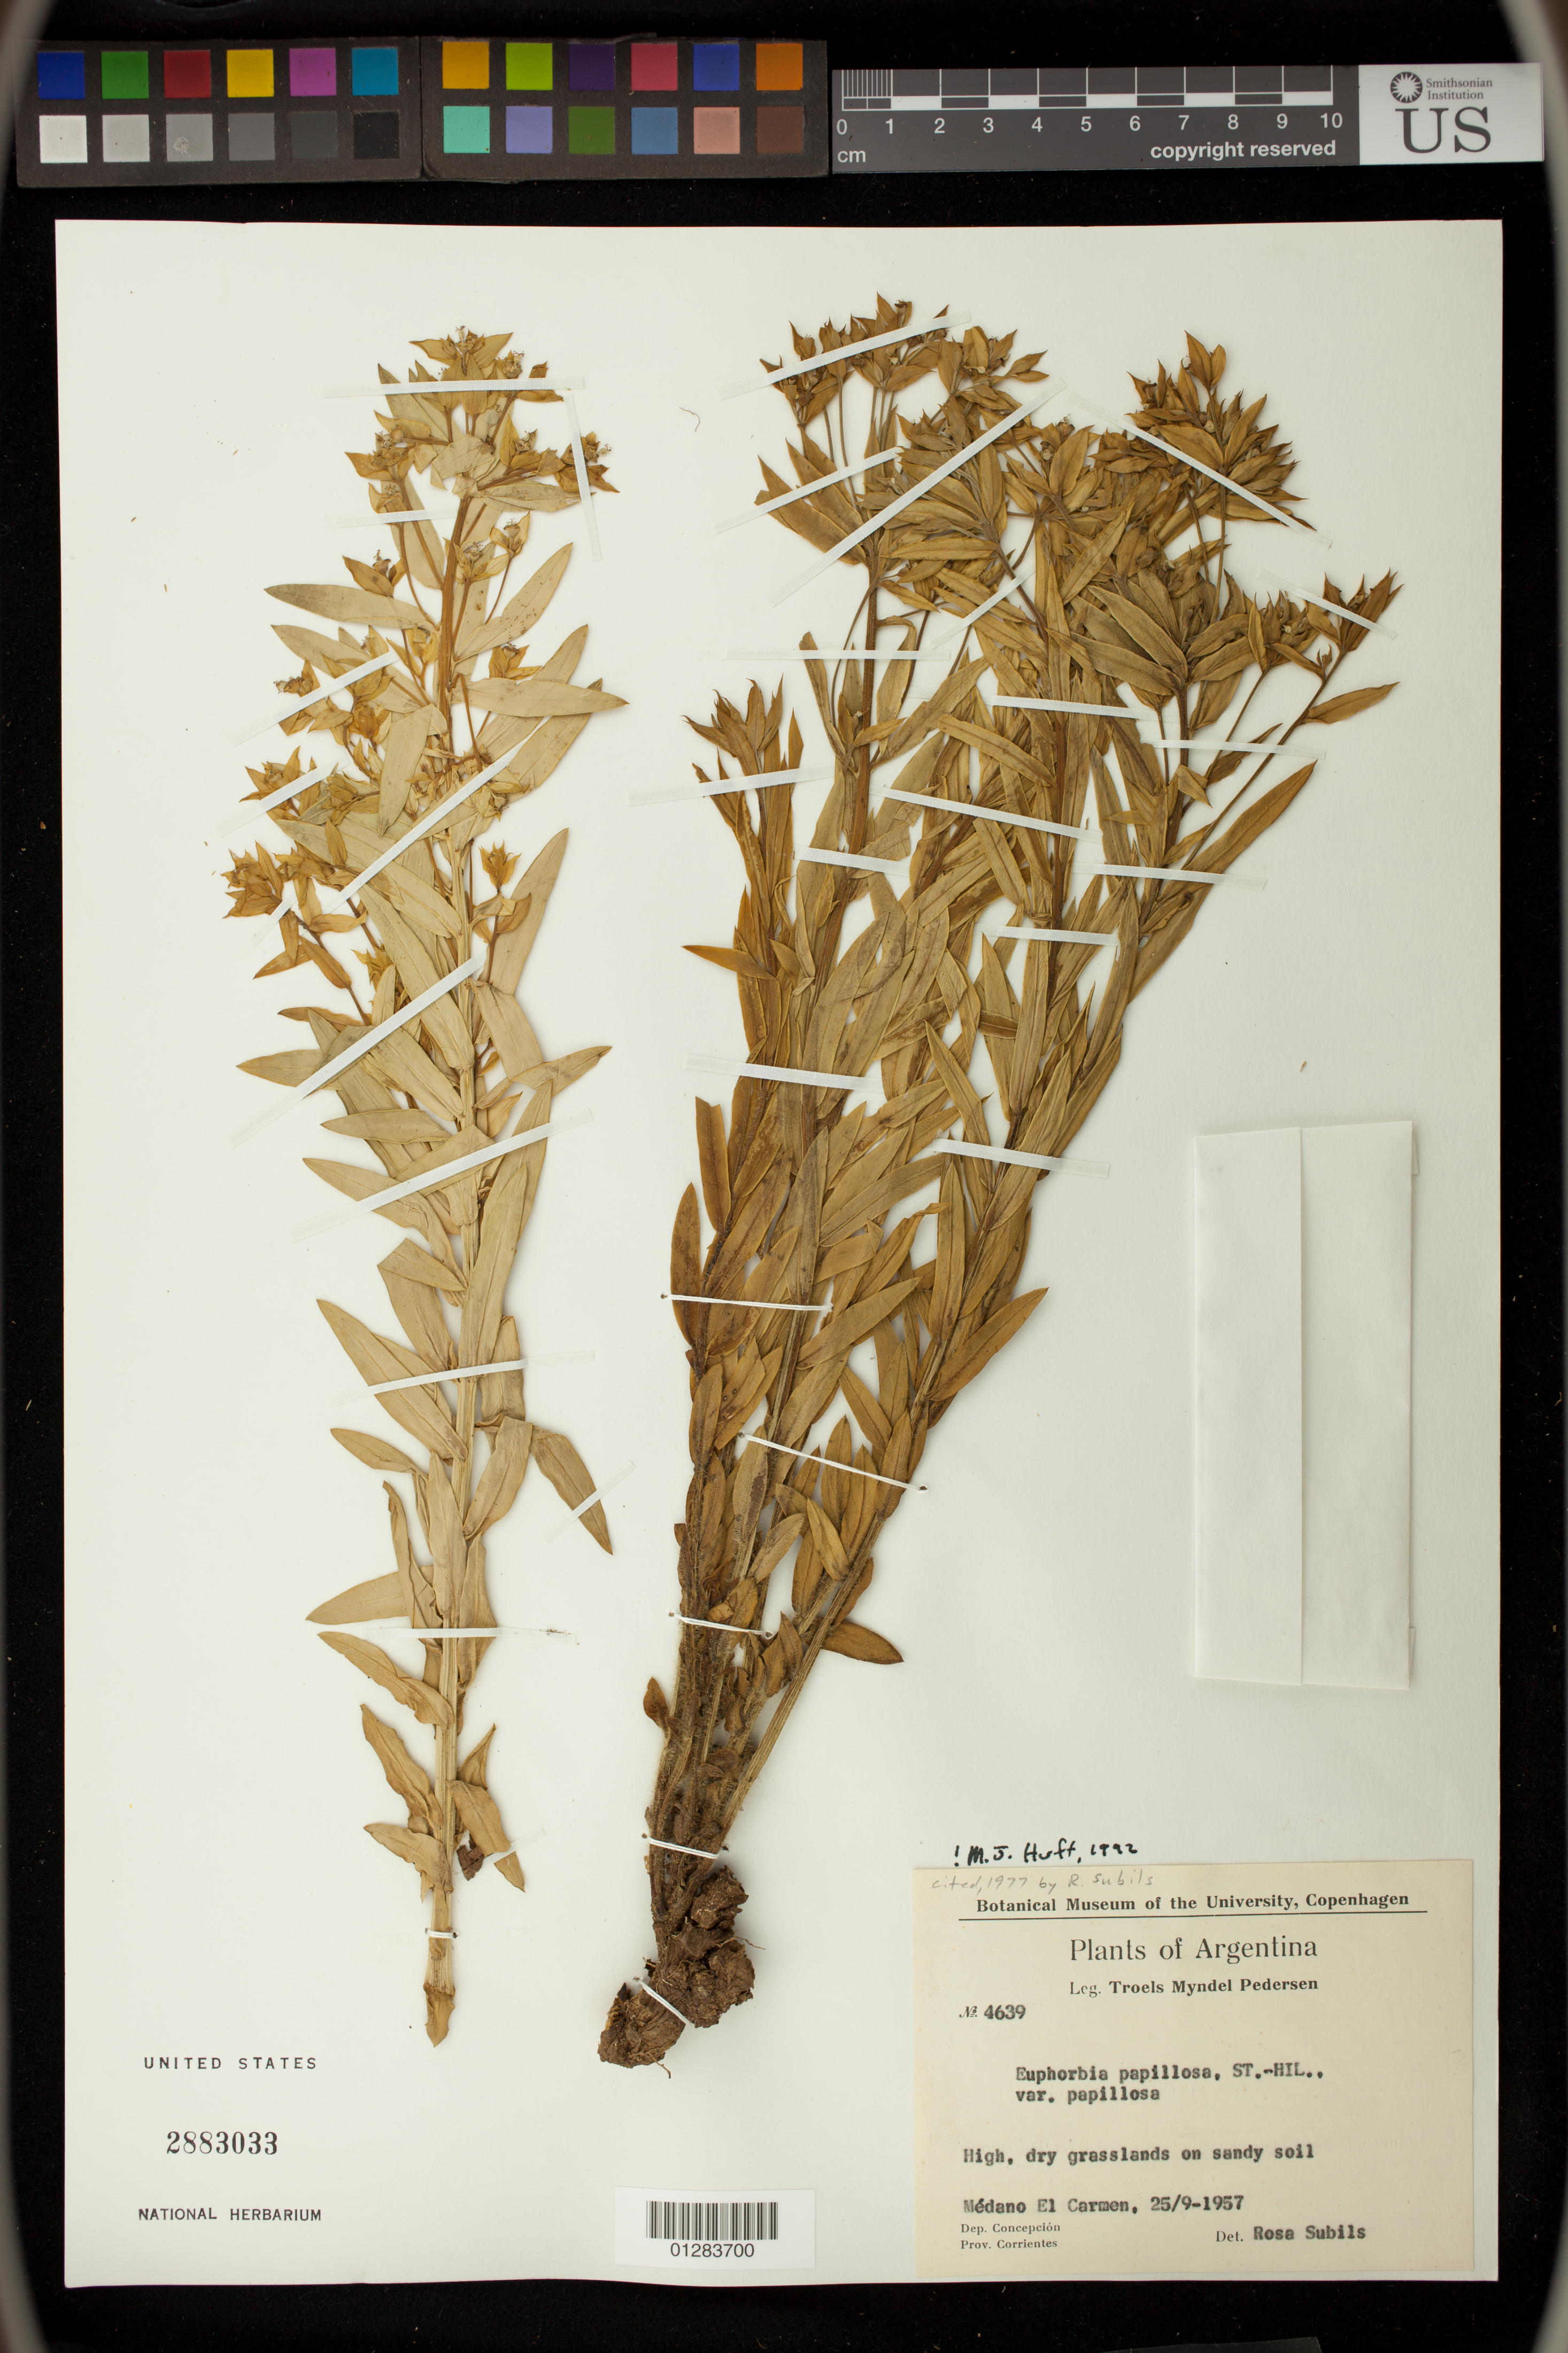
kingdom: Plantae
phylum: Tracheophyta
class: Magnoliopsida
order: Malpighiales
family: Euphorbiaceae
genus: Euphorbia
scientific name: Euphorbia papillosa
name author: A. St.-Hil.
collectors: T. M. Pedersen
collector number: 4639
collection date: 1957-09-25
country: Argentina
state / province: Corrientes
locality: Medano El Carmen, Dep. Concepcion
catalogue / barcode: US 2883033